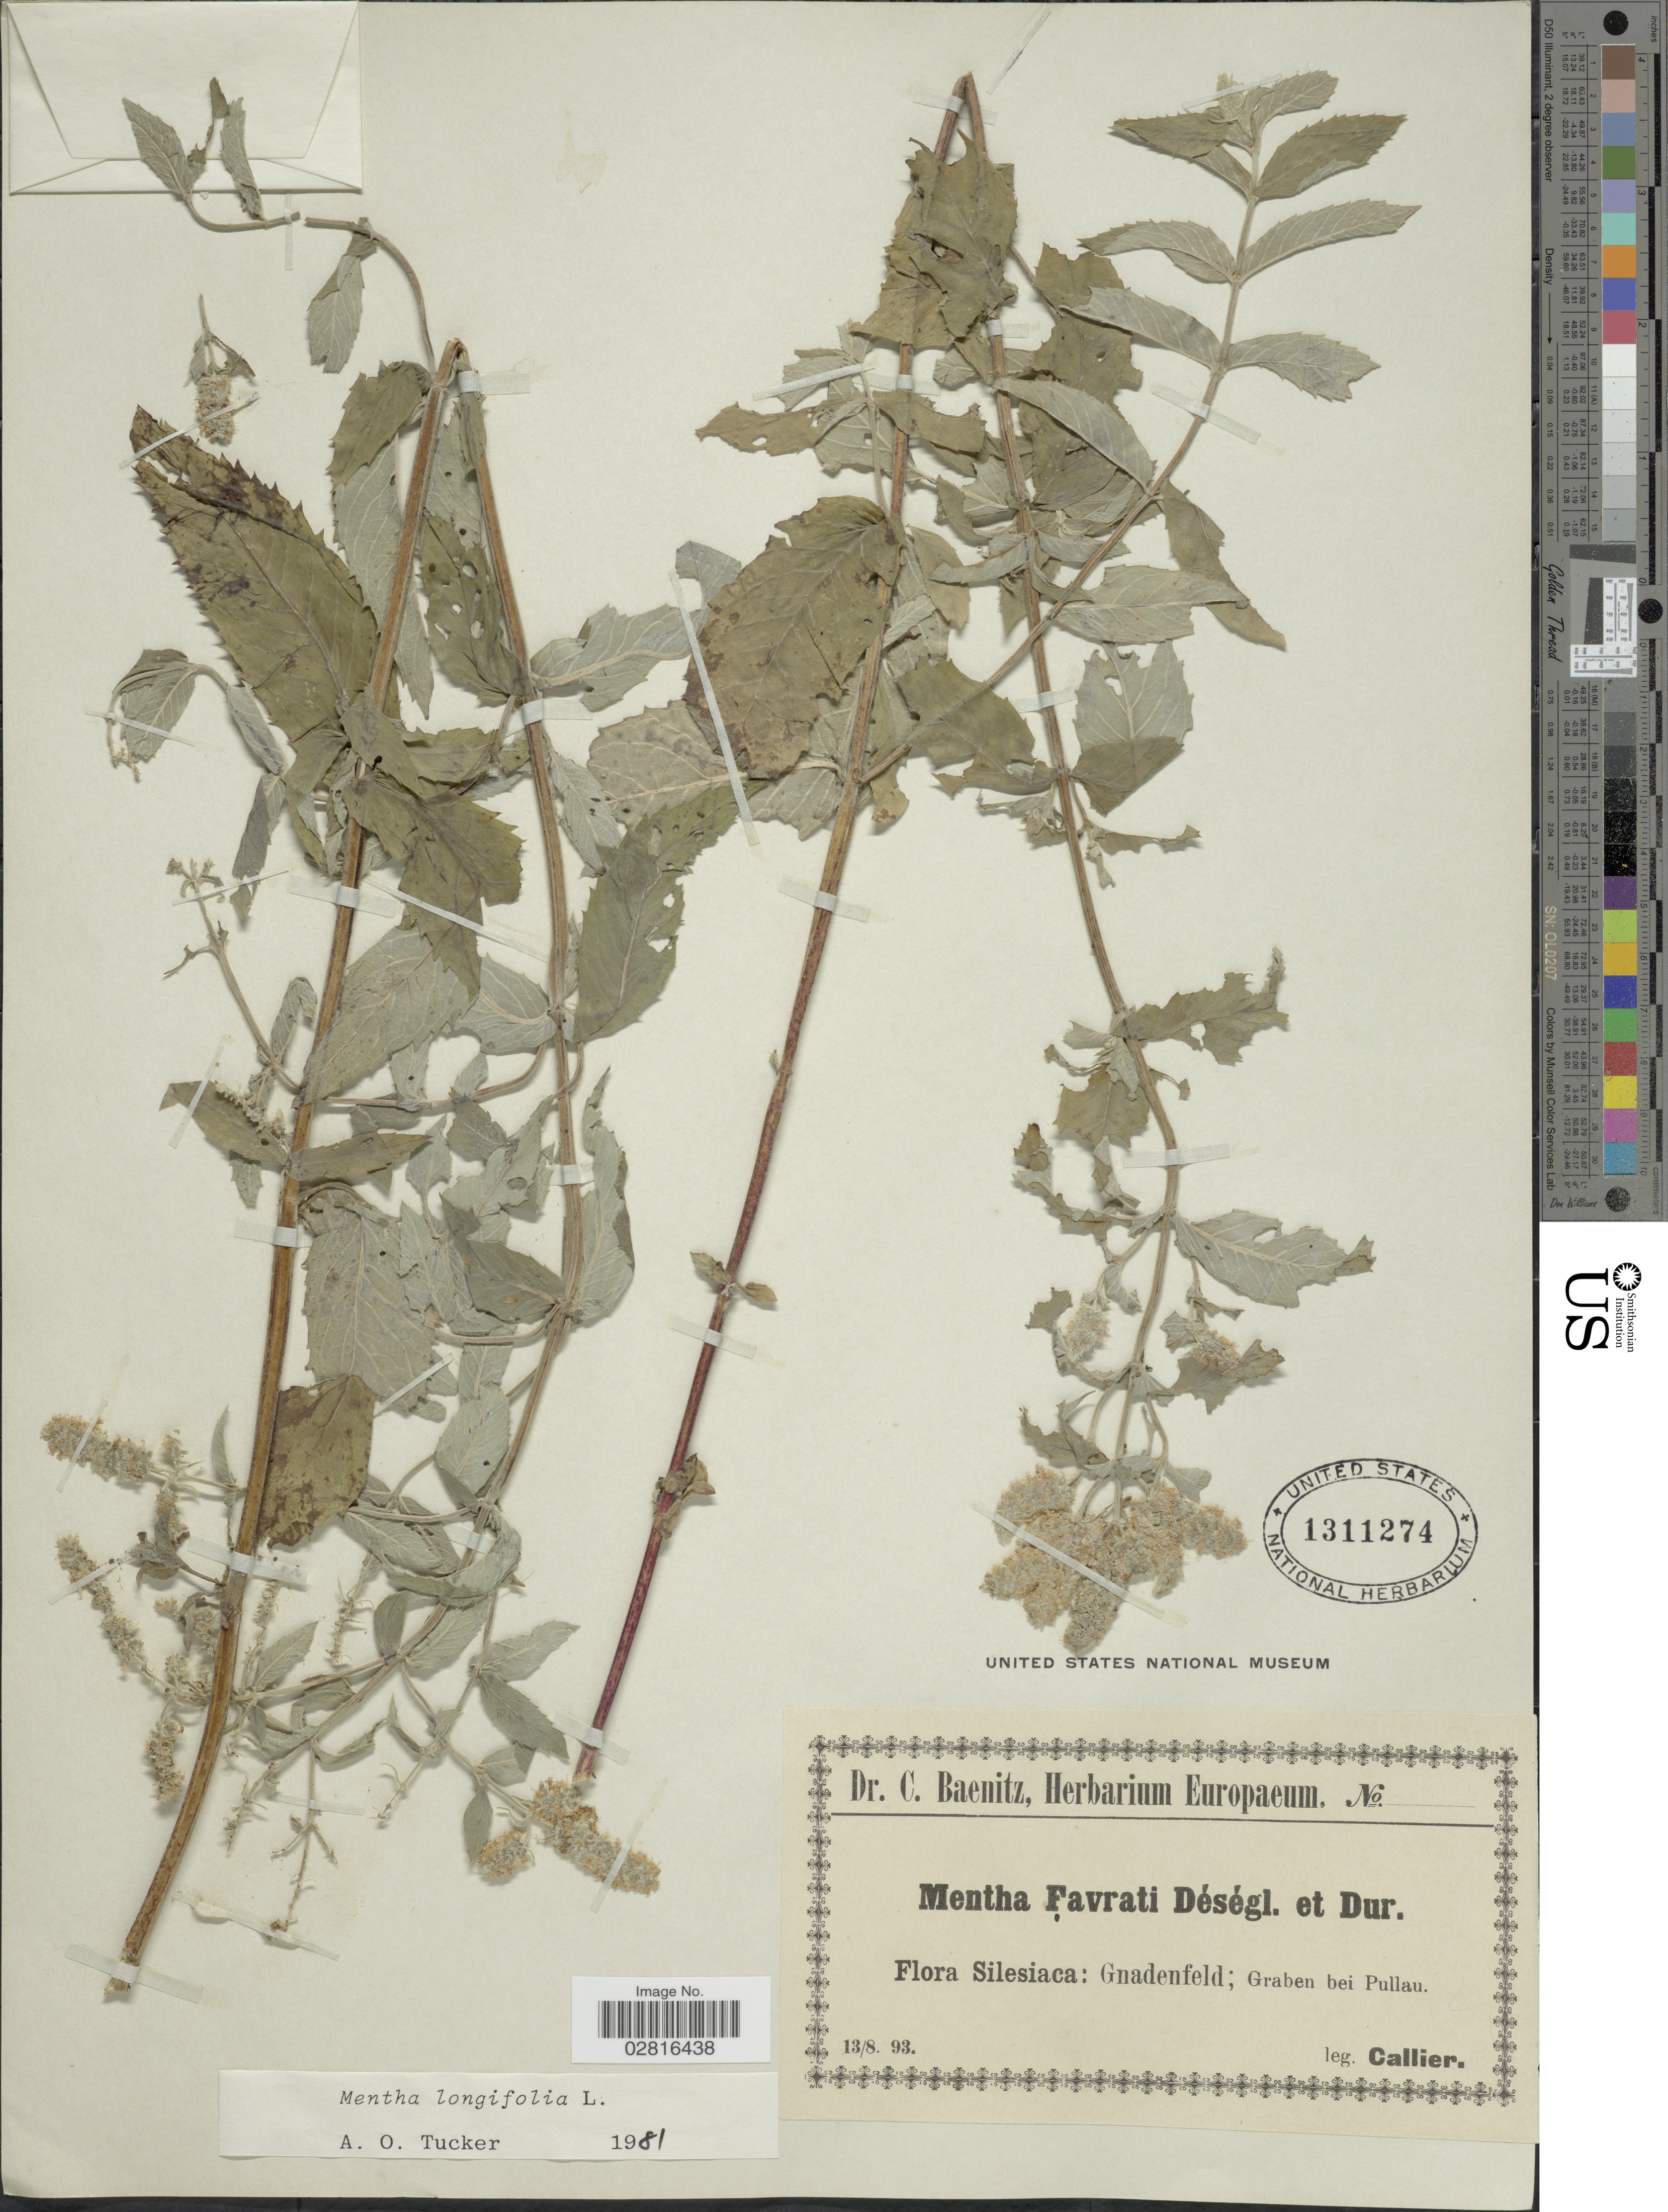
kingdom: Plantae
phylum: Tracheophyta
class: Magnoliopsida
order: Lamiales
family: Lamiaceae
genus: Mentha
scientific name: Mentha longifolia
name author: (L.) L.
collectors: -- Callier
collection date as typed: Transcribed d/m/y: 13/8/93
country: Poland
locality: Silesiaca: Gnadenfeld; Graben bei Pullau.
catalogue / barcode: US 1311274